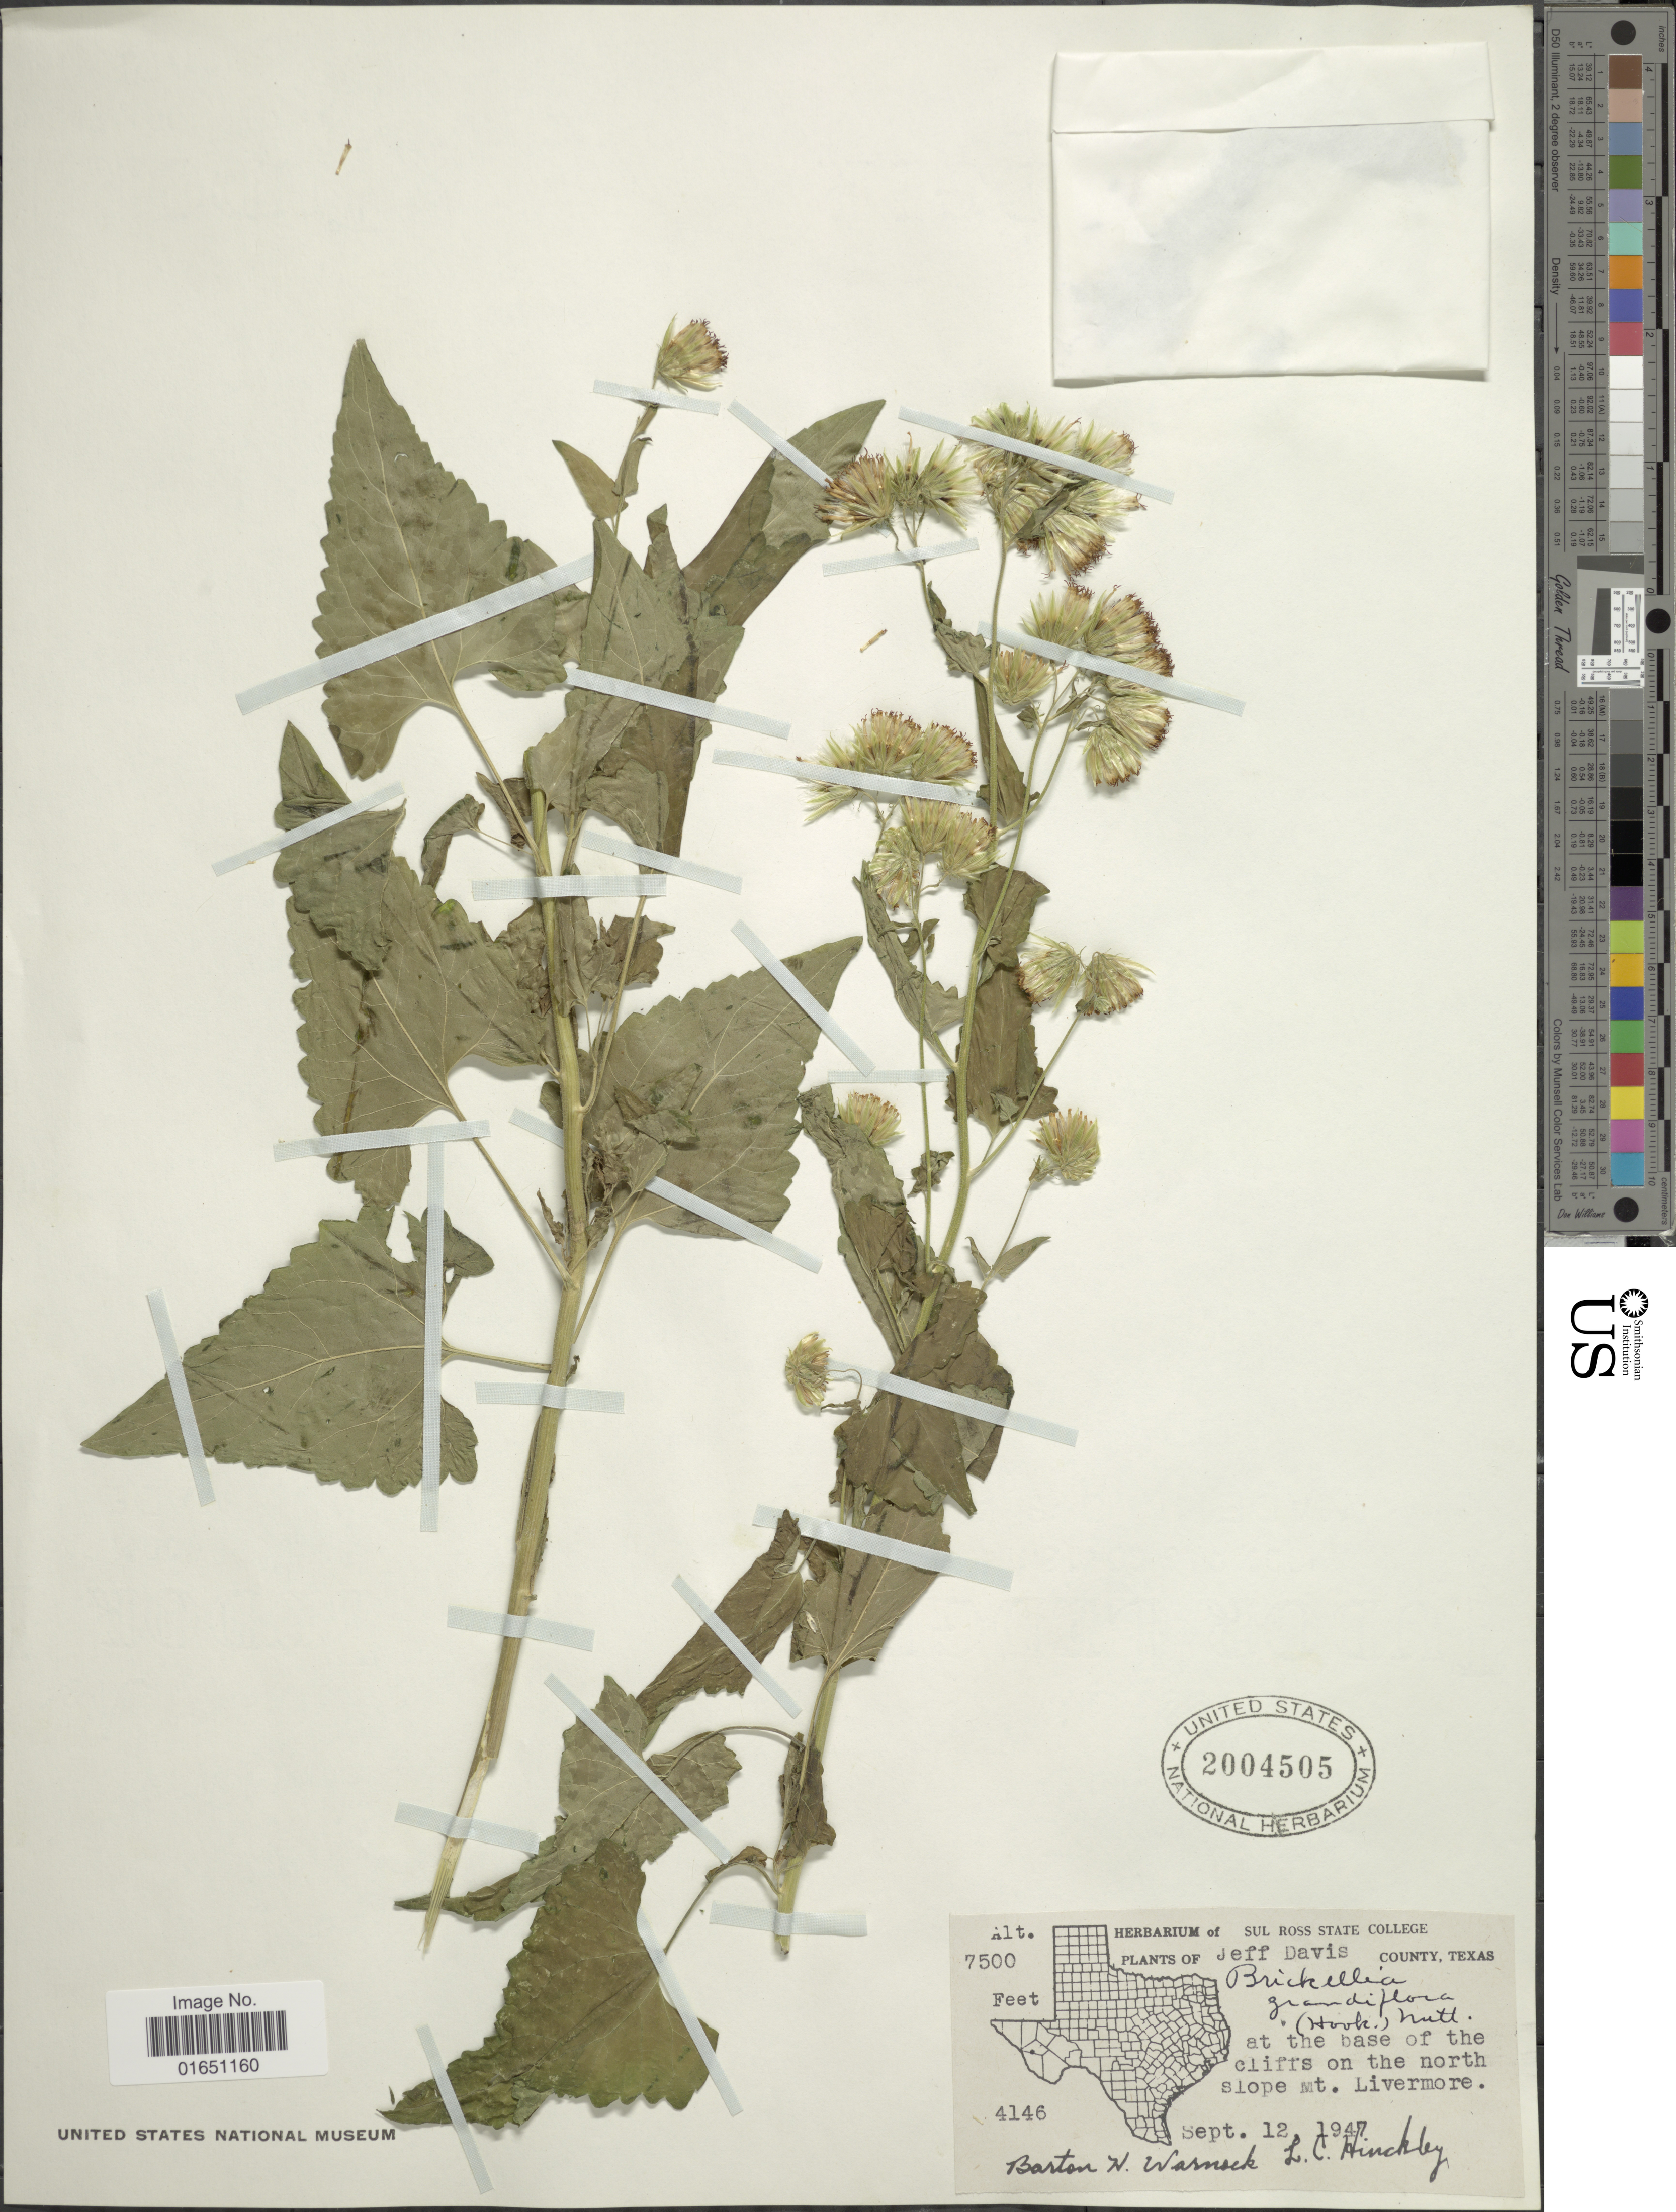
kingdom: Plantae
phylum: Tracheophyta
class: Magnoliopsida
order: Asterales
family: Asteraceae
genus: Brickellia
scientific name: Brickellia grandiflora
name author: (Hook.) Nutt.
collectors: B. H. Warnock & L. Hinkley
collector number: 4146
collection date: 1947-09-12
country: United States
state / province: Texas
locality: Jeff Davis County, Texas, At the base of the cliffs on the north slope Mt. Livermore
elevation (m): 2286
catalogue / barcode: US 2004505